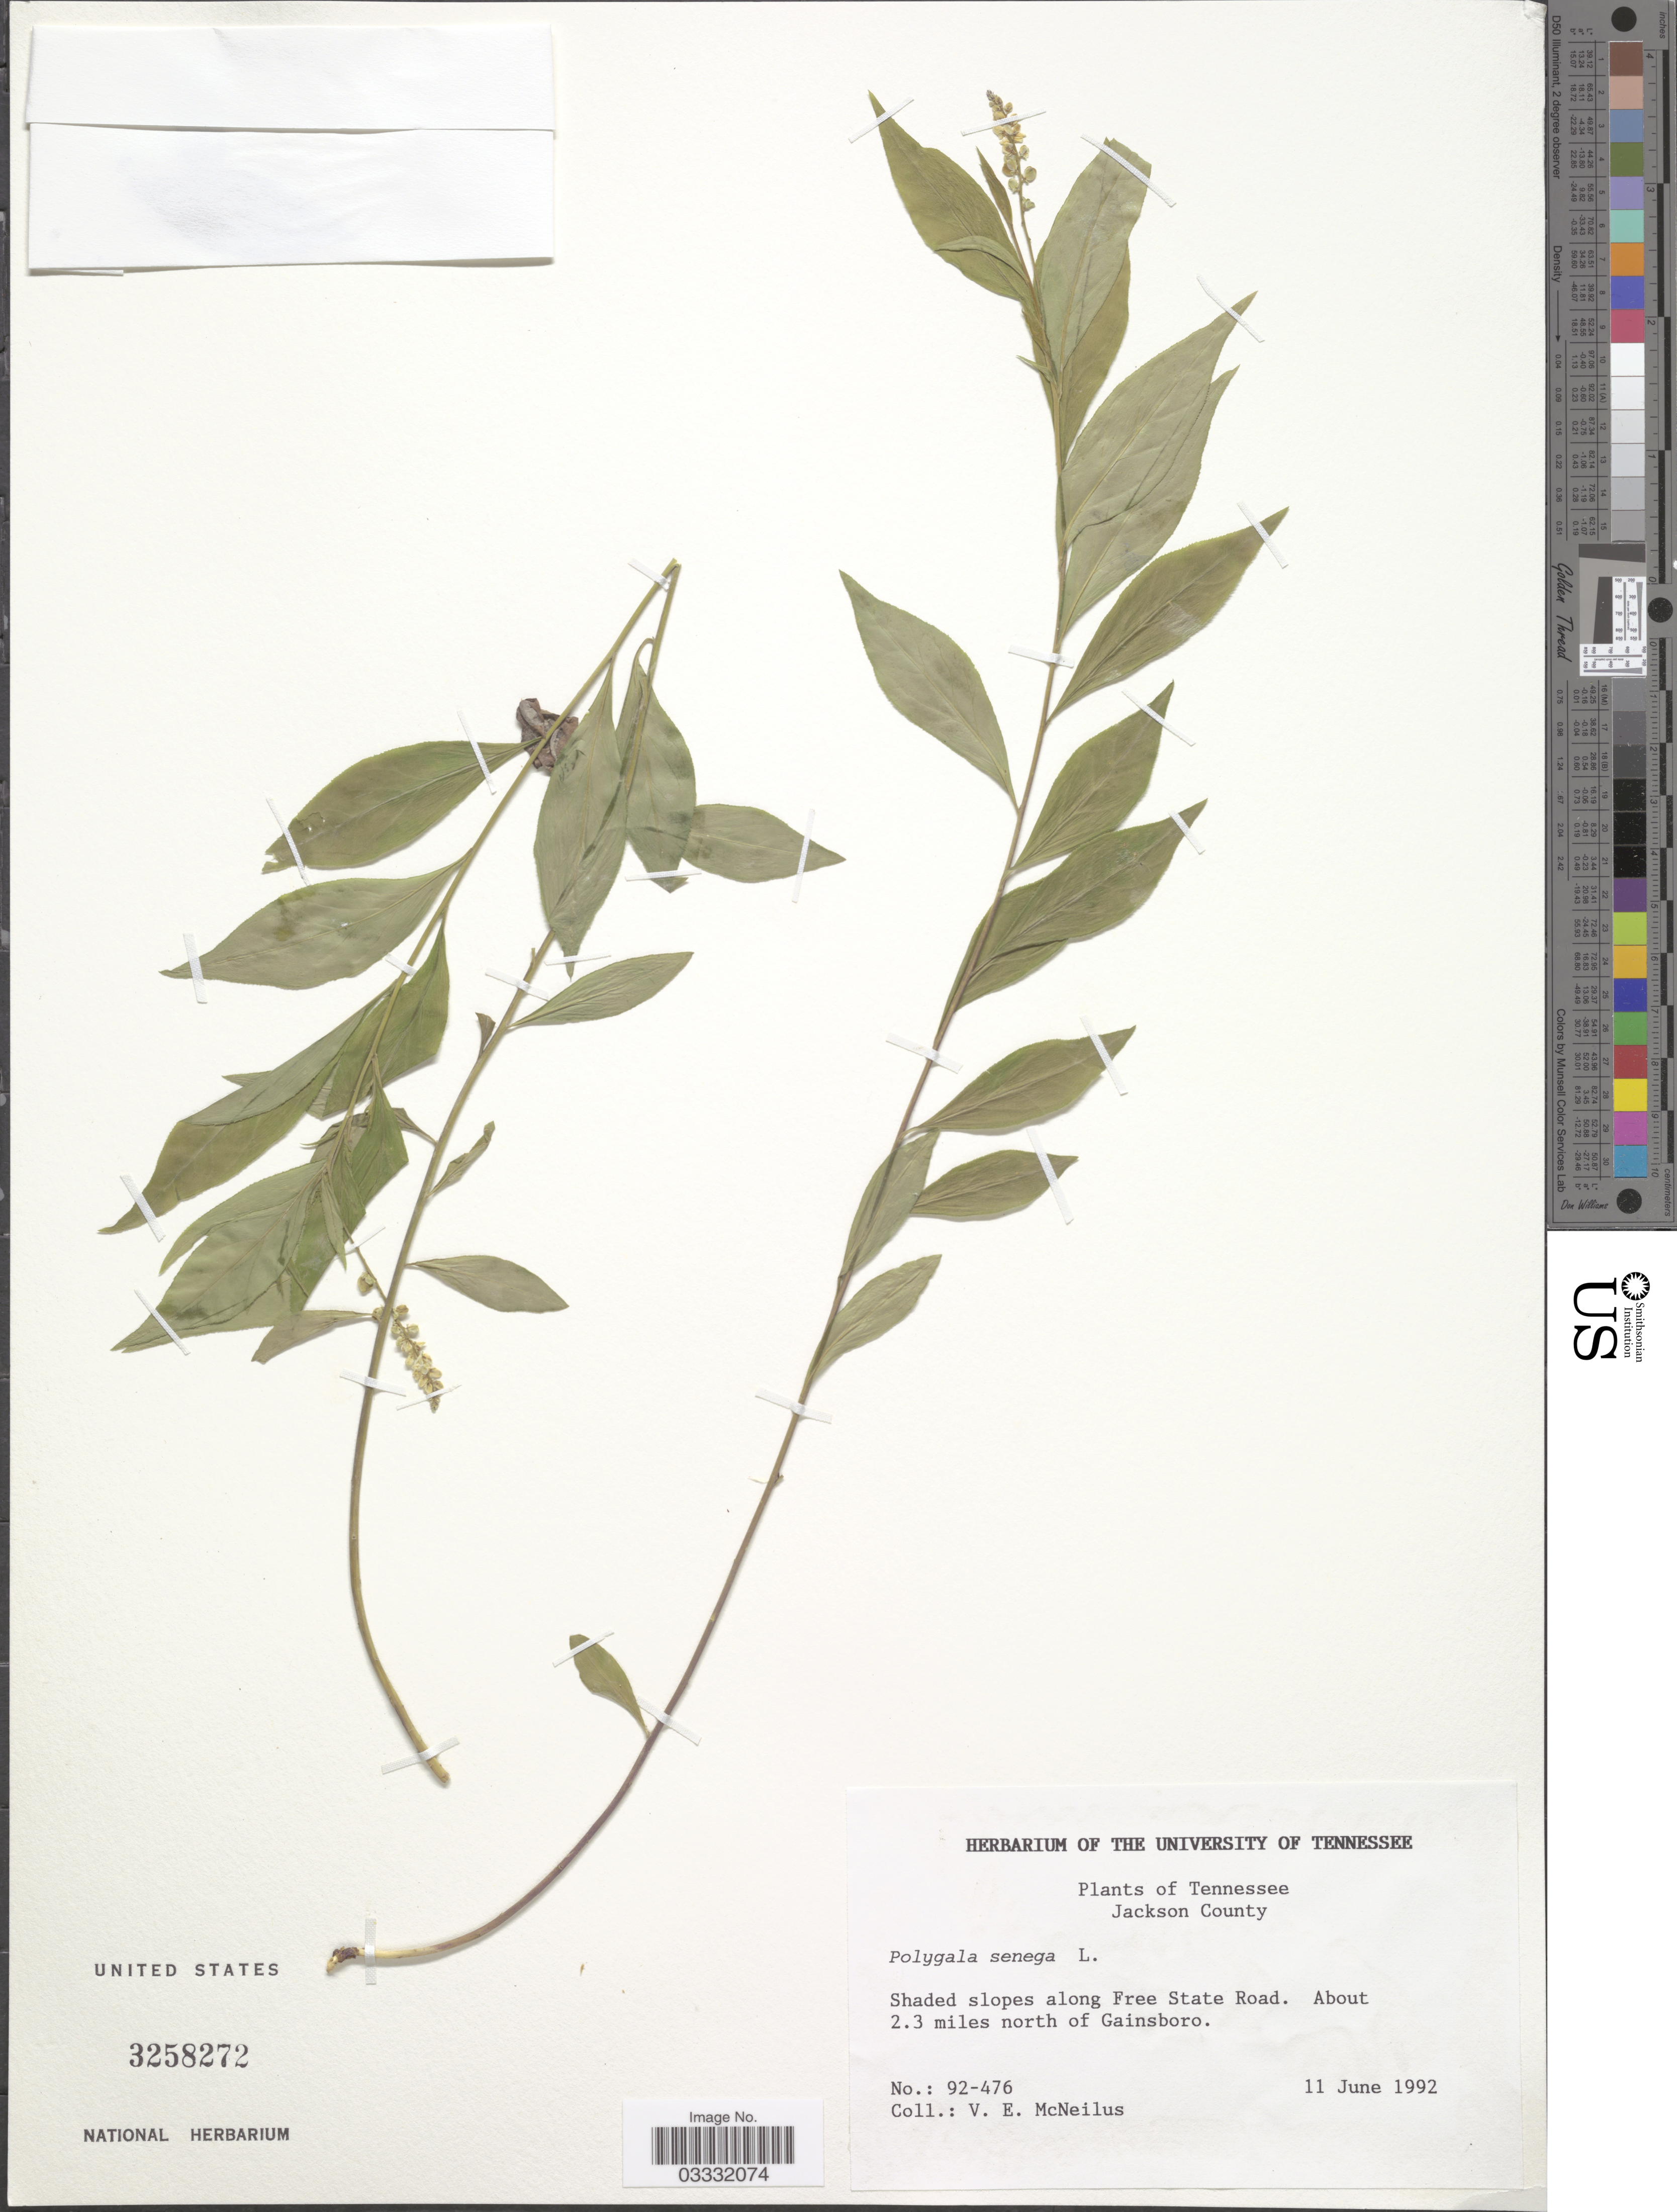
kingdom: Plantae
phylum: Tracheophyta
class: Magnoliopsida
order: Fabales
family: Polygalaceae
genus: Polygala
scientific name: Polygala senega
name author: L.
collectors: V. Mcneilus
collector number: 92-476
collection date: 1992-06-11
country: United States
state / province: Tennessee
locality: Jackson County. Shaded slopes along Free State Road. About 2.3 miles north of Gainsboro.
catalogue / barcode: US 3258272